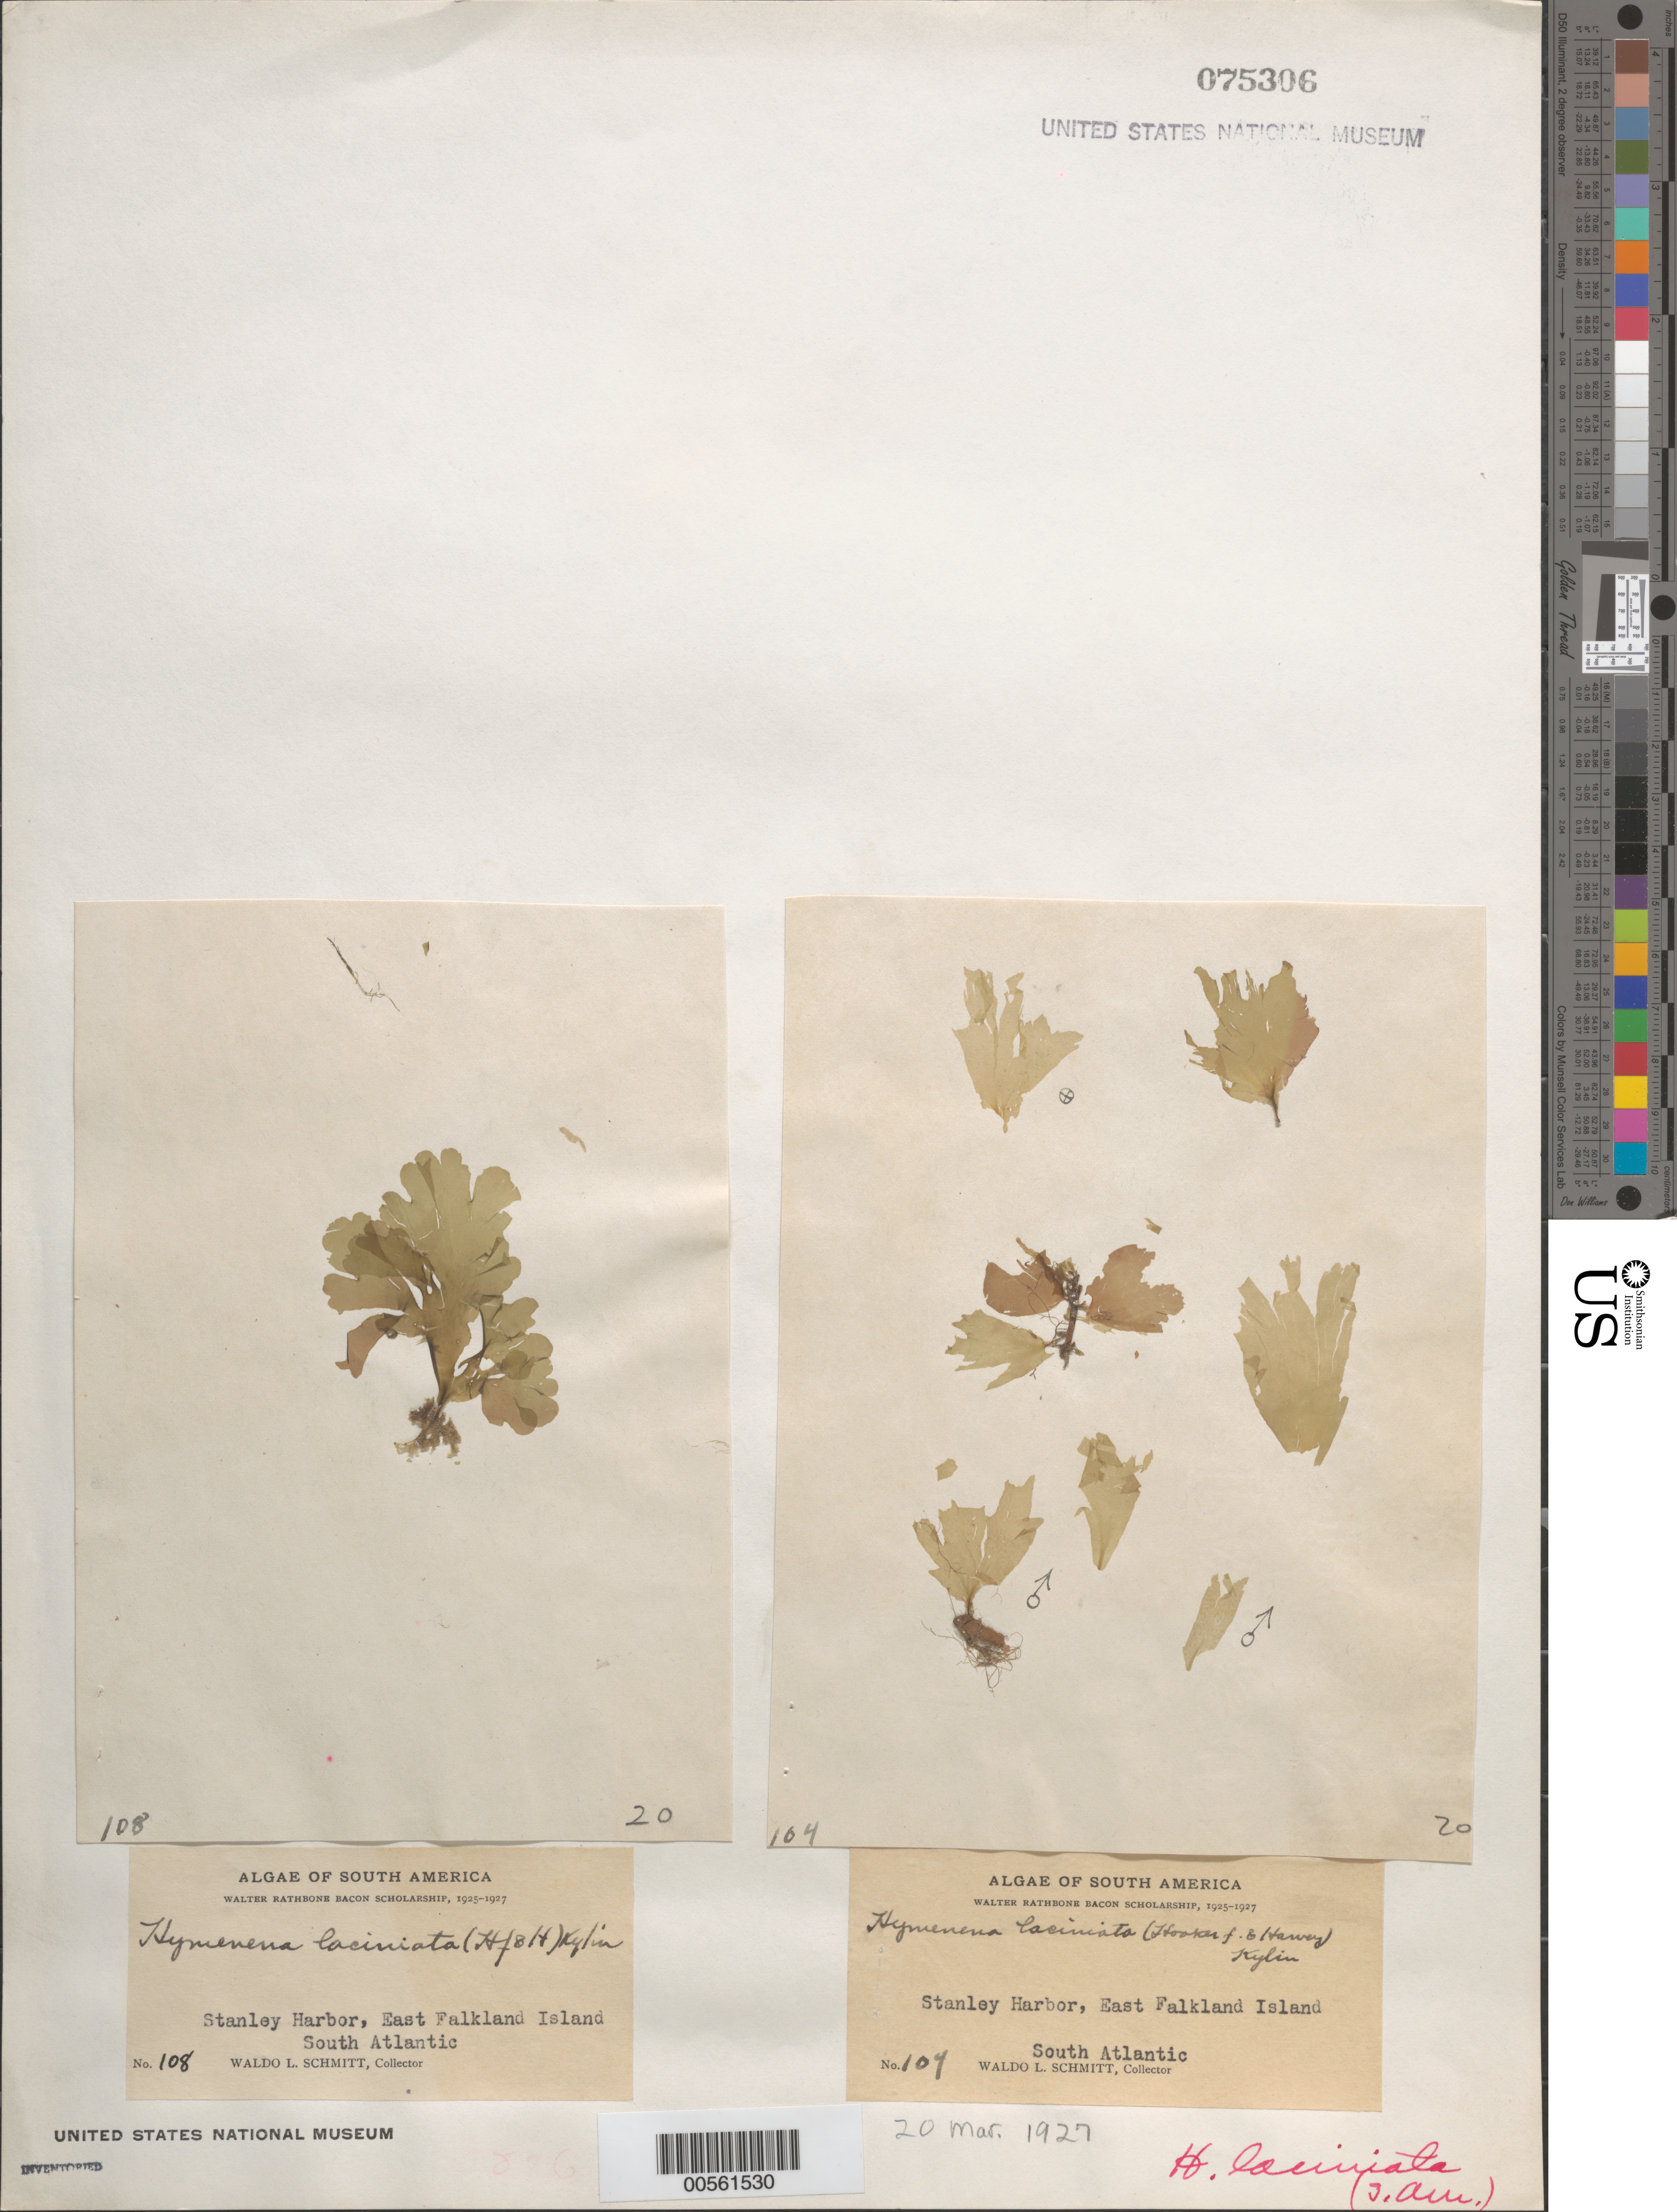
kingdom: Plantae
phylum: Rhodophyta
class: Florideophyceae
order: Ceramiales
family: Delesseriaceae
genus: Hymenena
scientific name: Hymenena laciniata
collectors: W. L. Schmitt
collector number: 104 & 108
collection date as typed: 20 Mar 1927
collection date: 1927-03-20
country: Falkland Islands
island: East Falkland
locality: Stanley Harbor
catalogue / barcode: US 75306